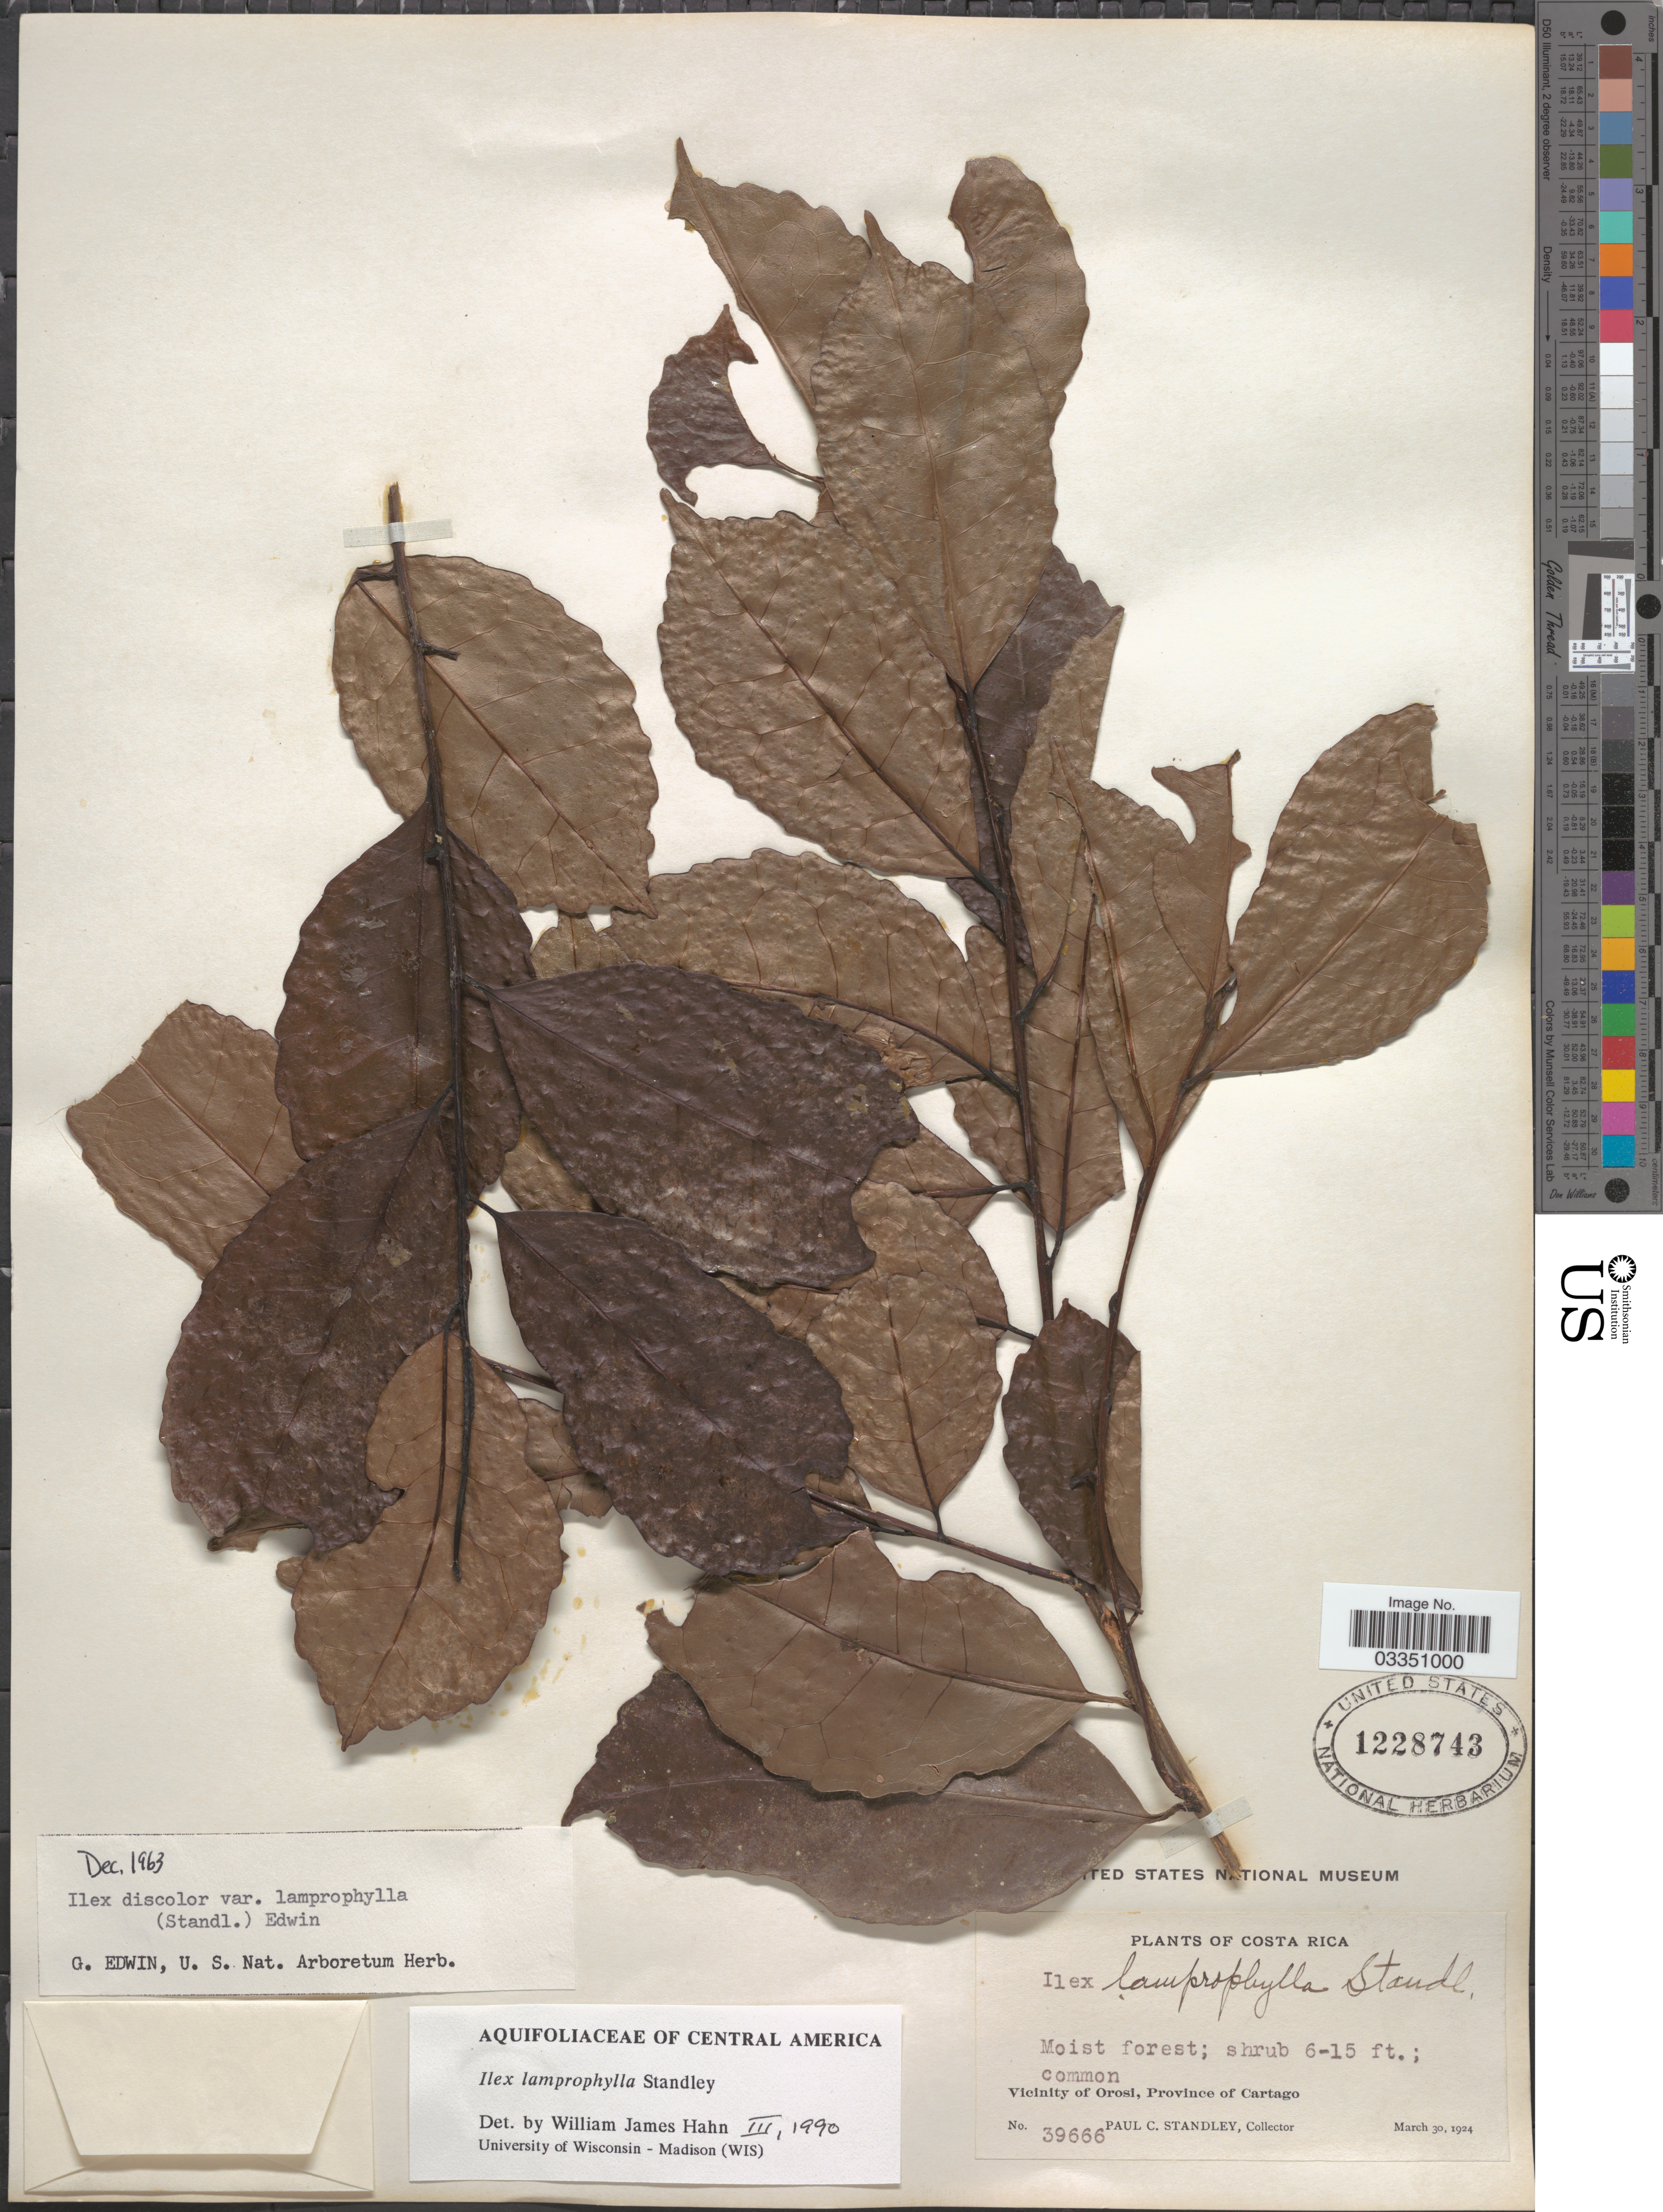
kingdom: Plantae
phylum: Tracheophyta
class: Magnoliopsida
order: Aquifoliales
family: Aquifoliaceae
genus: Ilex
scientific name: Ilex lamprophylla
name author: Standl.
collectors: P. C. Standley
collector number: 39666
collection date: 1924-03-30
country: Costa Rica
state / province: Cartago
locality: Vicinity of Orosi.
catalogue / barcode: US 1228743